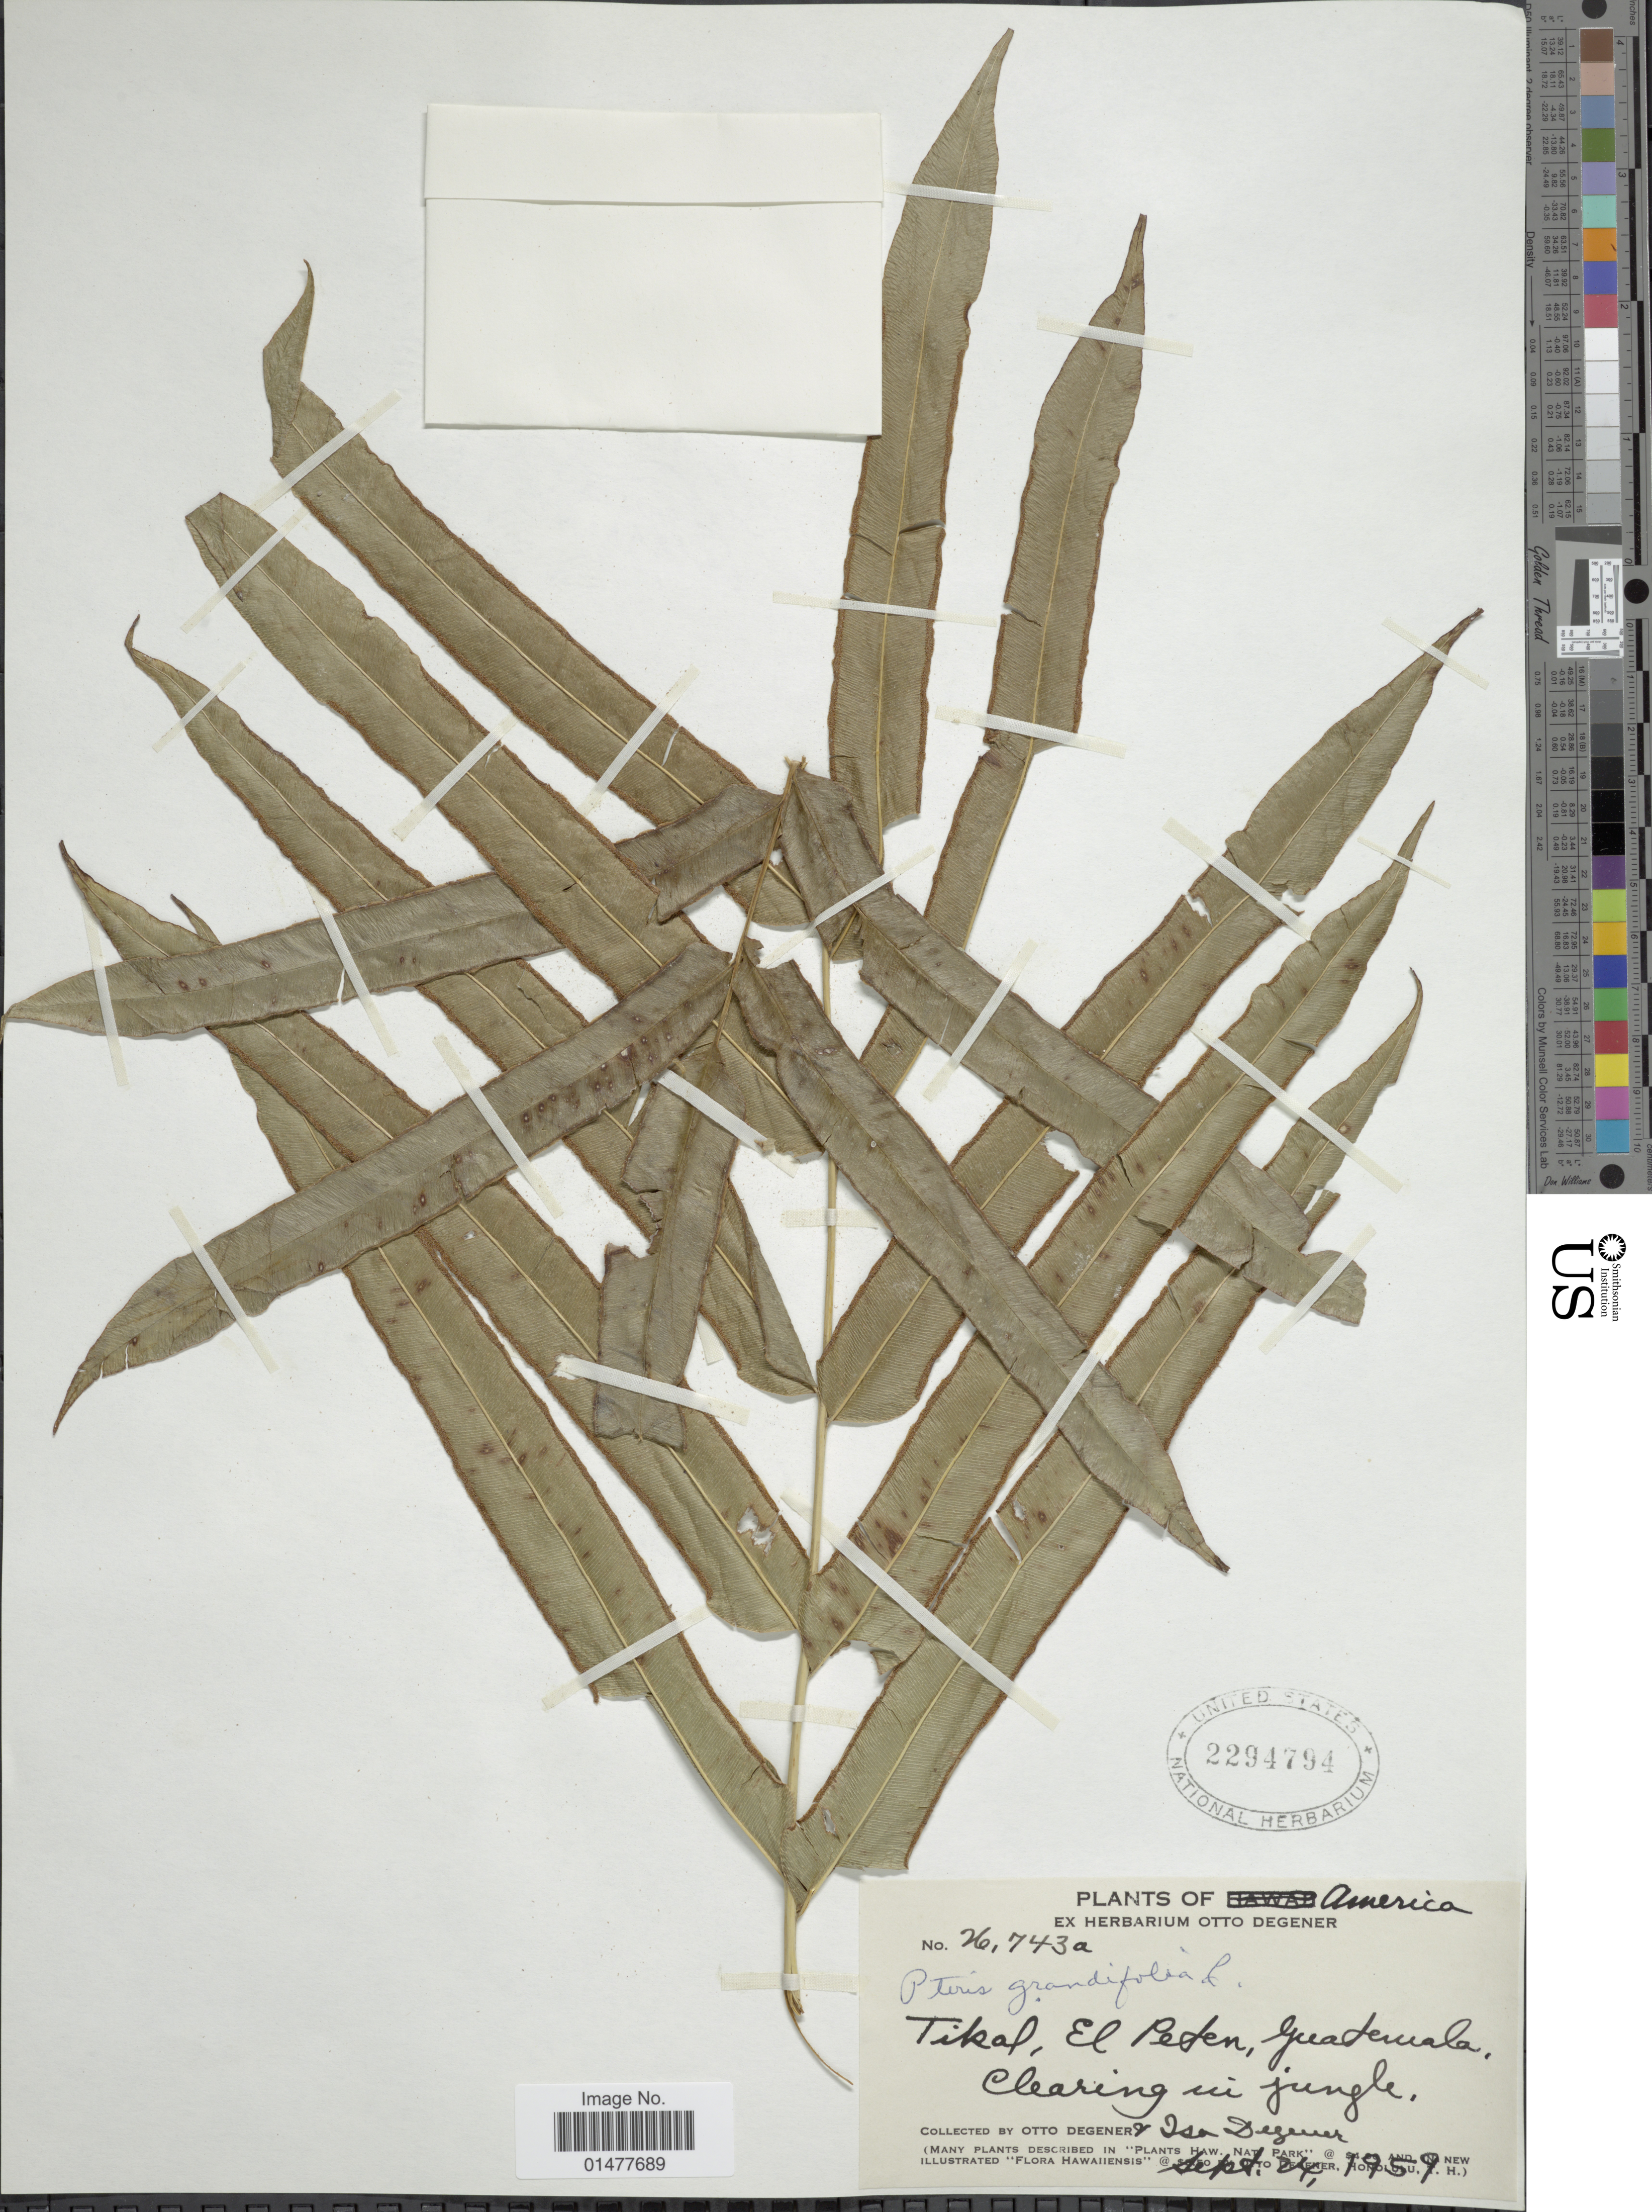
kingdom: Plantae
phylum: Tracheophyta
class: Polypodiopsida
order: Polypodiales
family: Pteridaceae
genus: Pteris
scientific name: Pteris grandifolia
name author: L.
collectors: O. Degener & I. Degener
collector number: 26743a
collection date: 1959-09-24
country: Guatemala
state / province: El Petén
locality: Tikal, clearing in Jungle.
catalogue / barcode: US 2294794